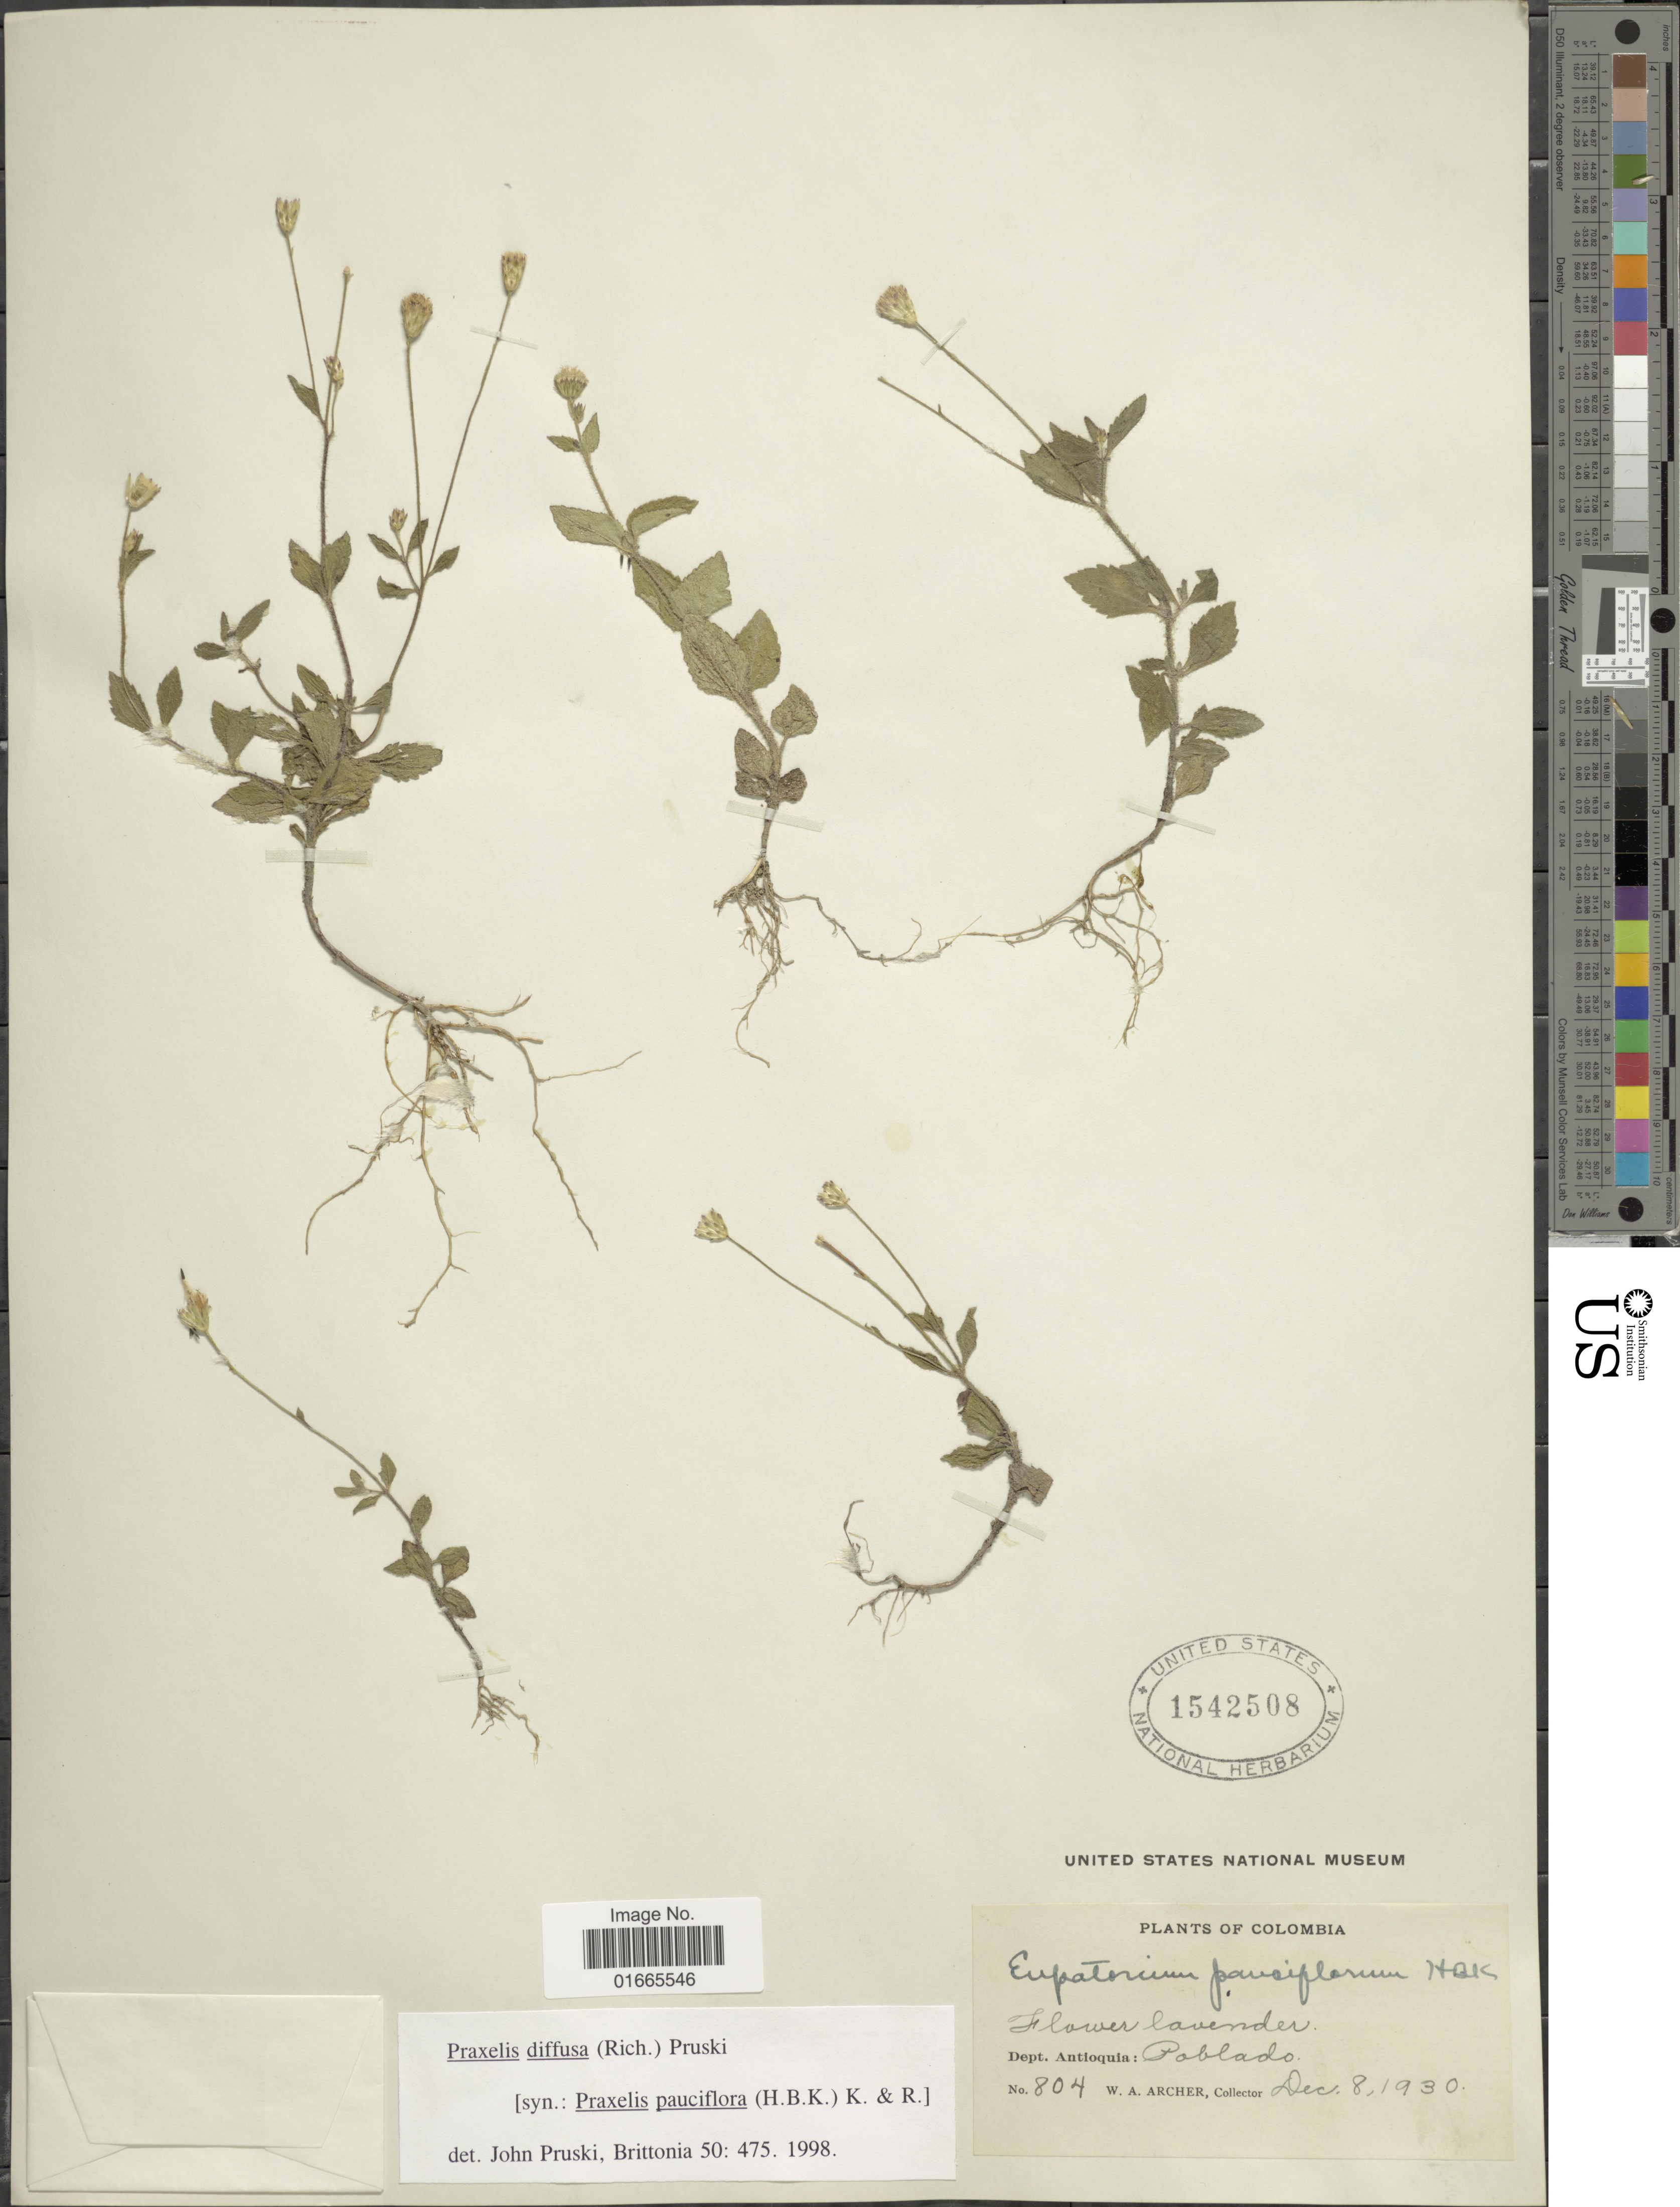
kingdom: Plantae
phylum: Tracheophyta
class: Magnoliopsida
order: Asterales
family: Asteraceae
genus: Praxelis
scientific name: Praxelis diffusa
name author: (Rich.) Pruski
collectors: W. A. Archer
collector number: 804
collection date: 1930-12-08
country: Colombia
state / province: Antioquia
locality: Dept. Antioquia: Poblado.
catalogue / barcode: US 1542508